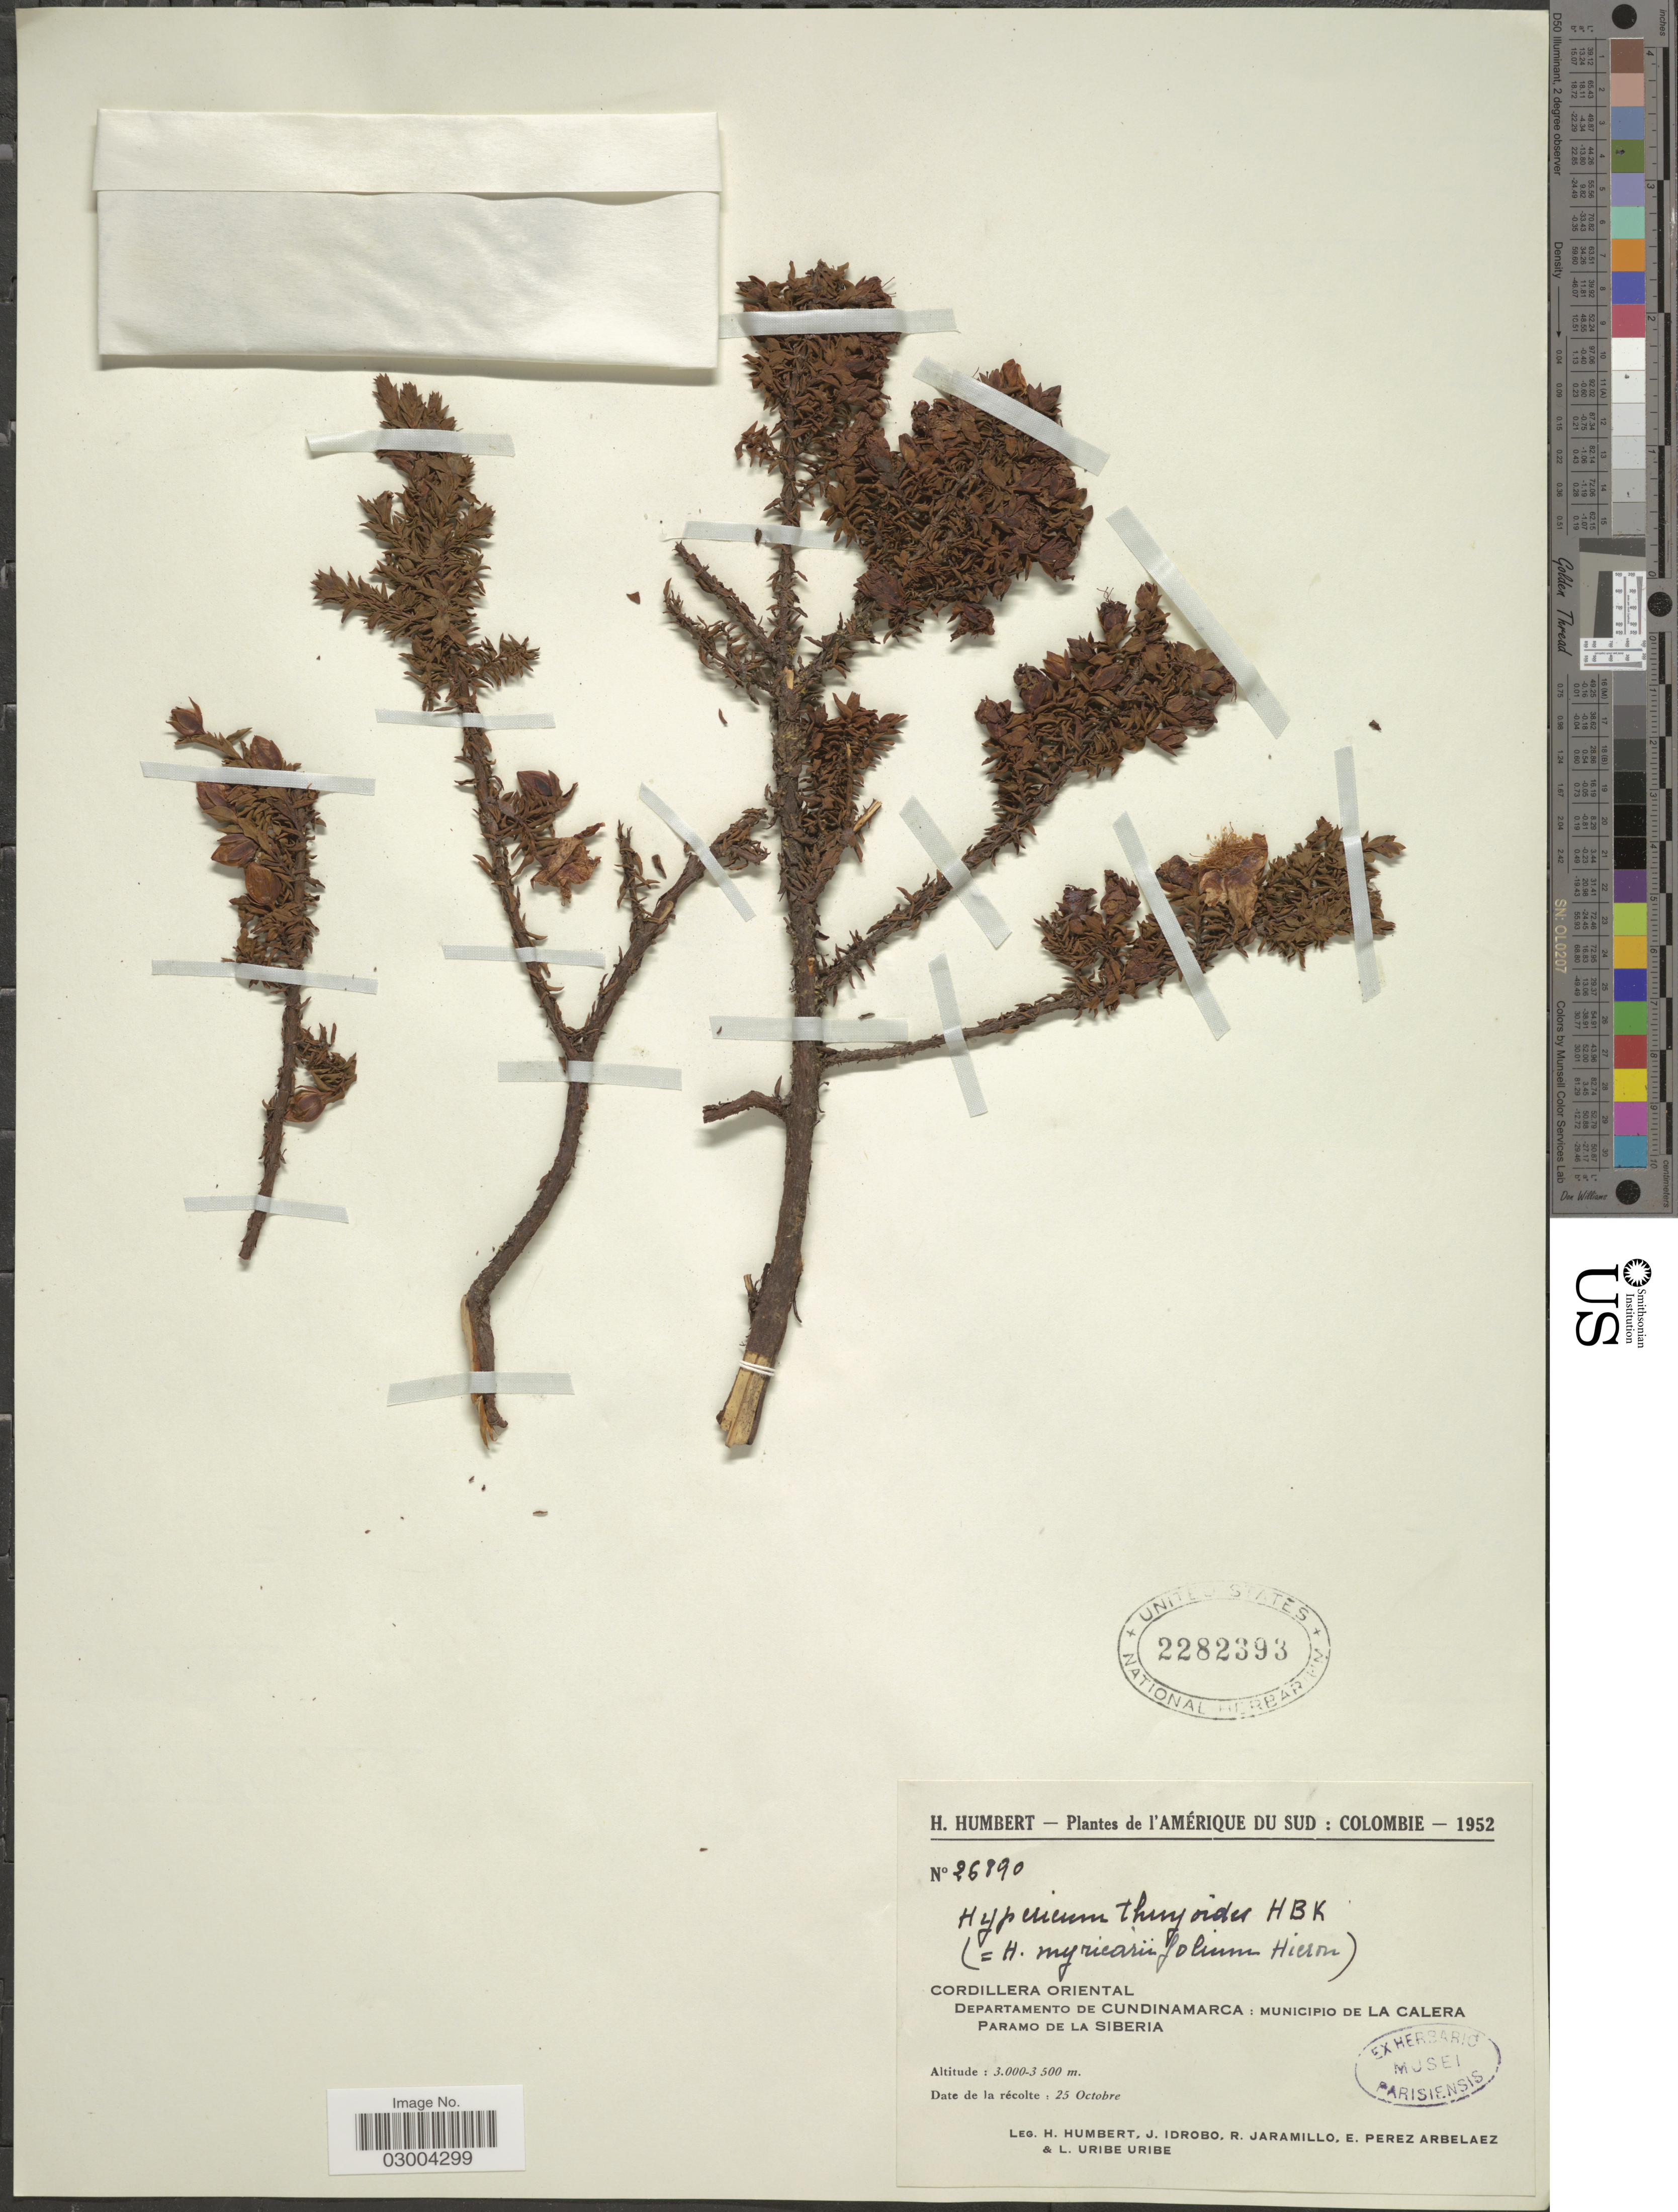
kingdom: Plantae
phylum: Tracheophyta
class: Magnoliopsida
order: Malpighiales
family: Hypericaceae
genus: Hypericum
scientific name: Hypericum thuyoides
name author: Kunth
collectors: H. Humbert, J. M. Idrobo, R. Jaramillo, E. Pérez Arbeláez & L. Uribe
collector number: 26890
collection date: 1952-10-25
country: Colombia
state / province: Cundinamarca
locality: Cordillera Oriental. Departamento de Cundinamarca: Municipio de La Calera Paramo de La Siberia.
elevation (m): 3000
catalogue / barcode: US 2282393